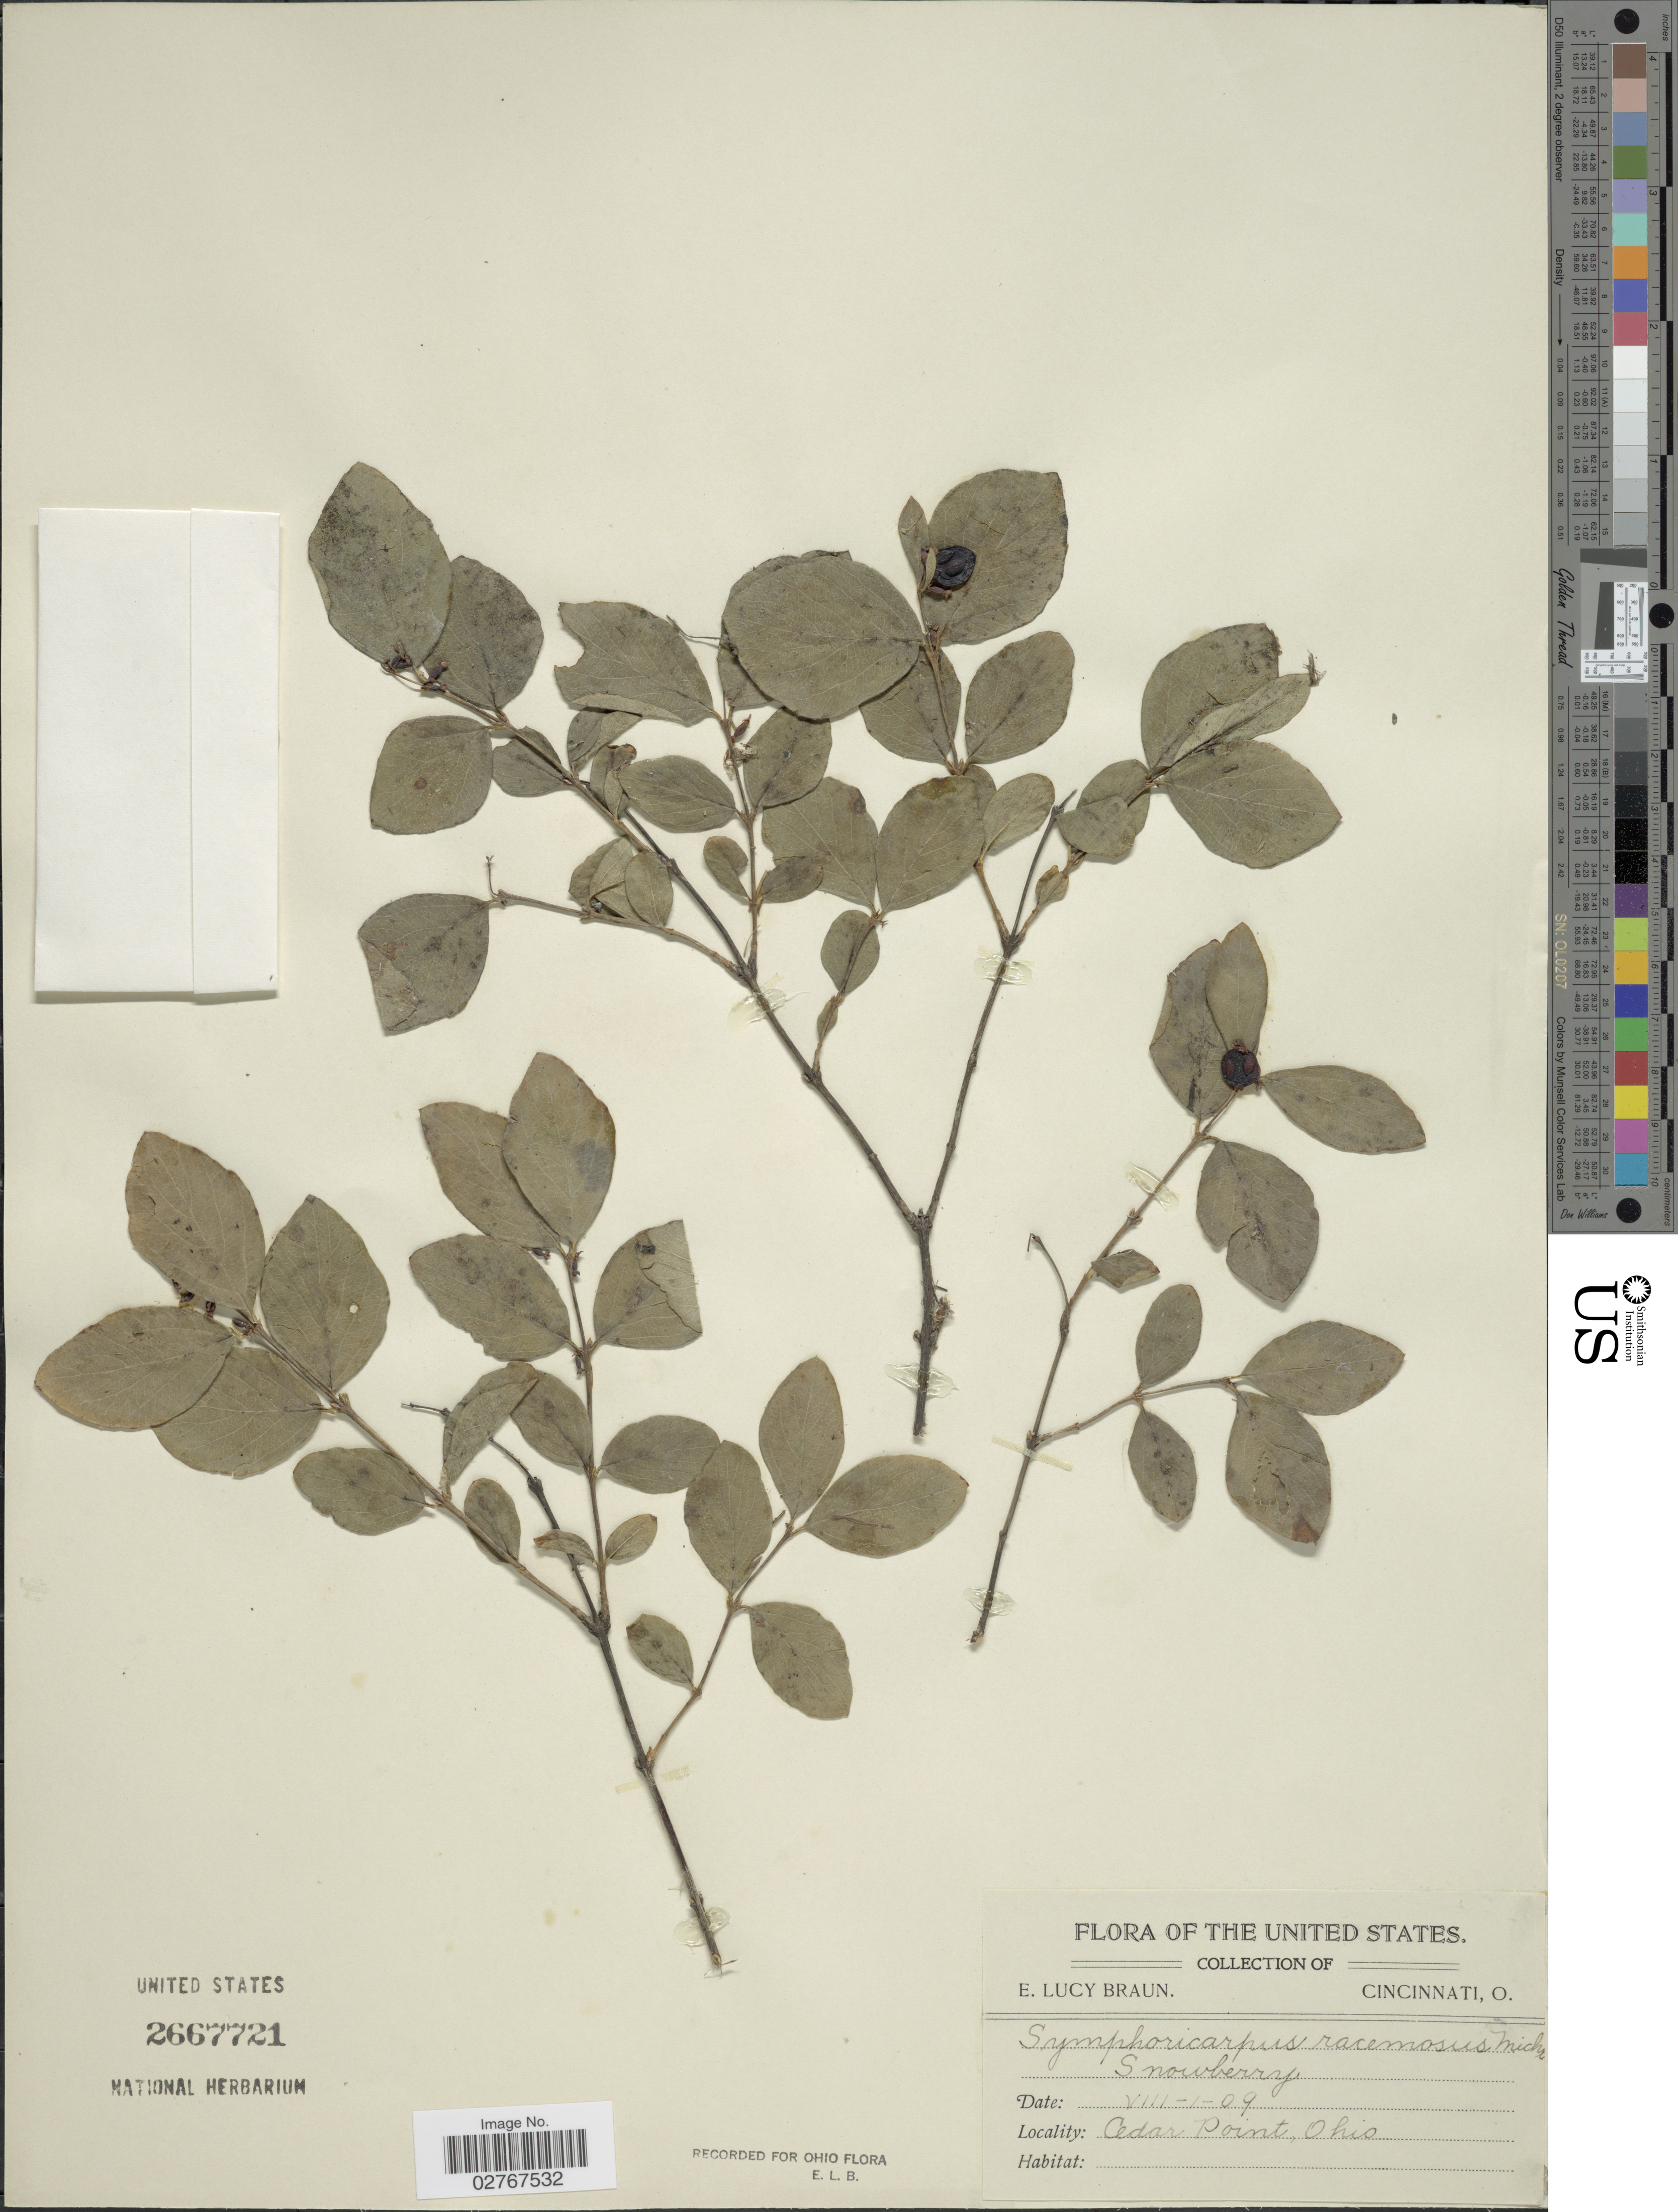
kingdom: Plantae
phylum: Tracheophyta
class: Magnoliopsida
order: Dipsacales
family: Caprifoliaceae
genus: Symphoricarpos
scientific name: Symphoricarpos racemosus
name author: Michx.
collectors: E. L. Braun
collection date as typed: Transcribed d/m/y: 1/8/9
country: United States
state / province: Ohio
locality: Cedar Point.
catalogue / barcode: US 2667721